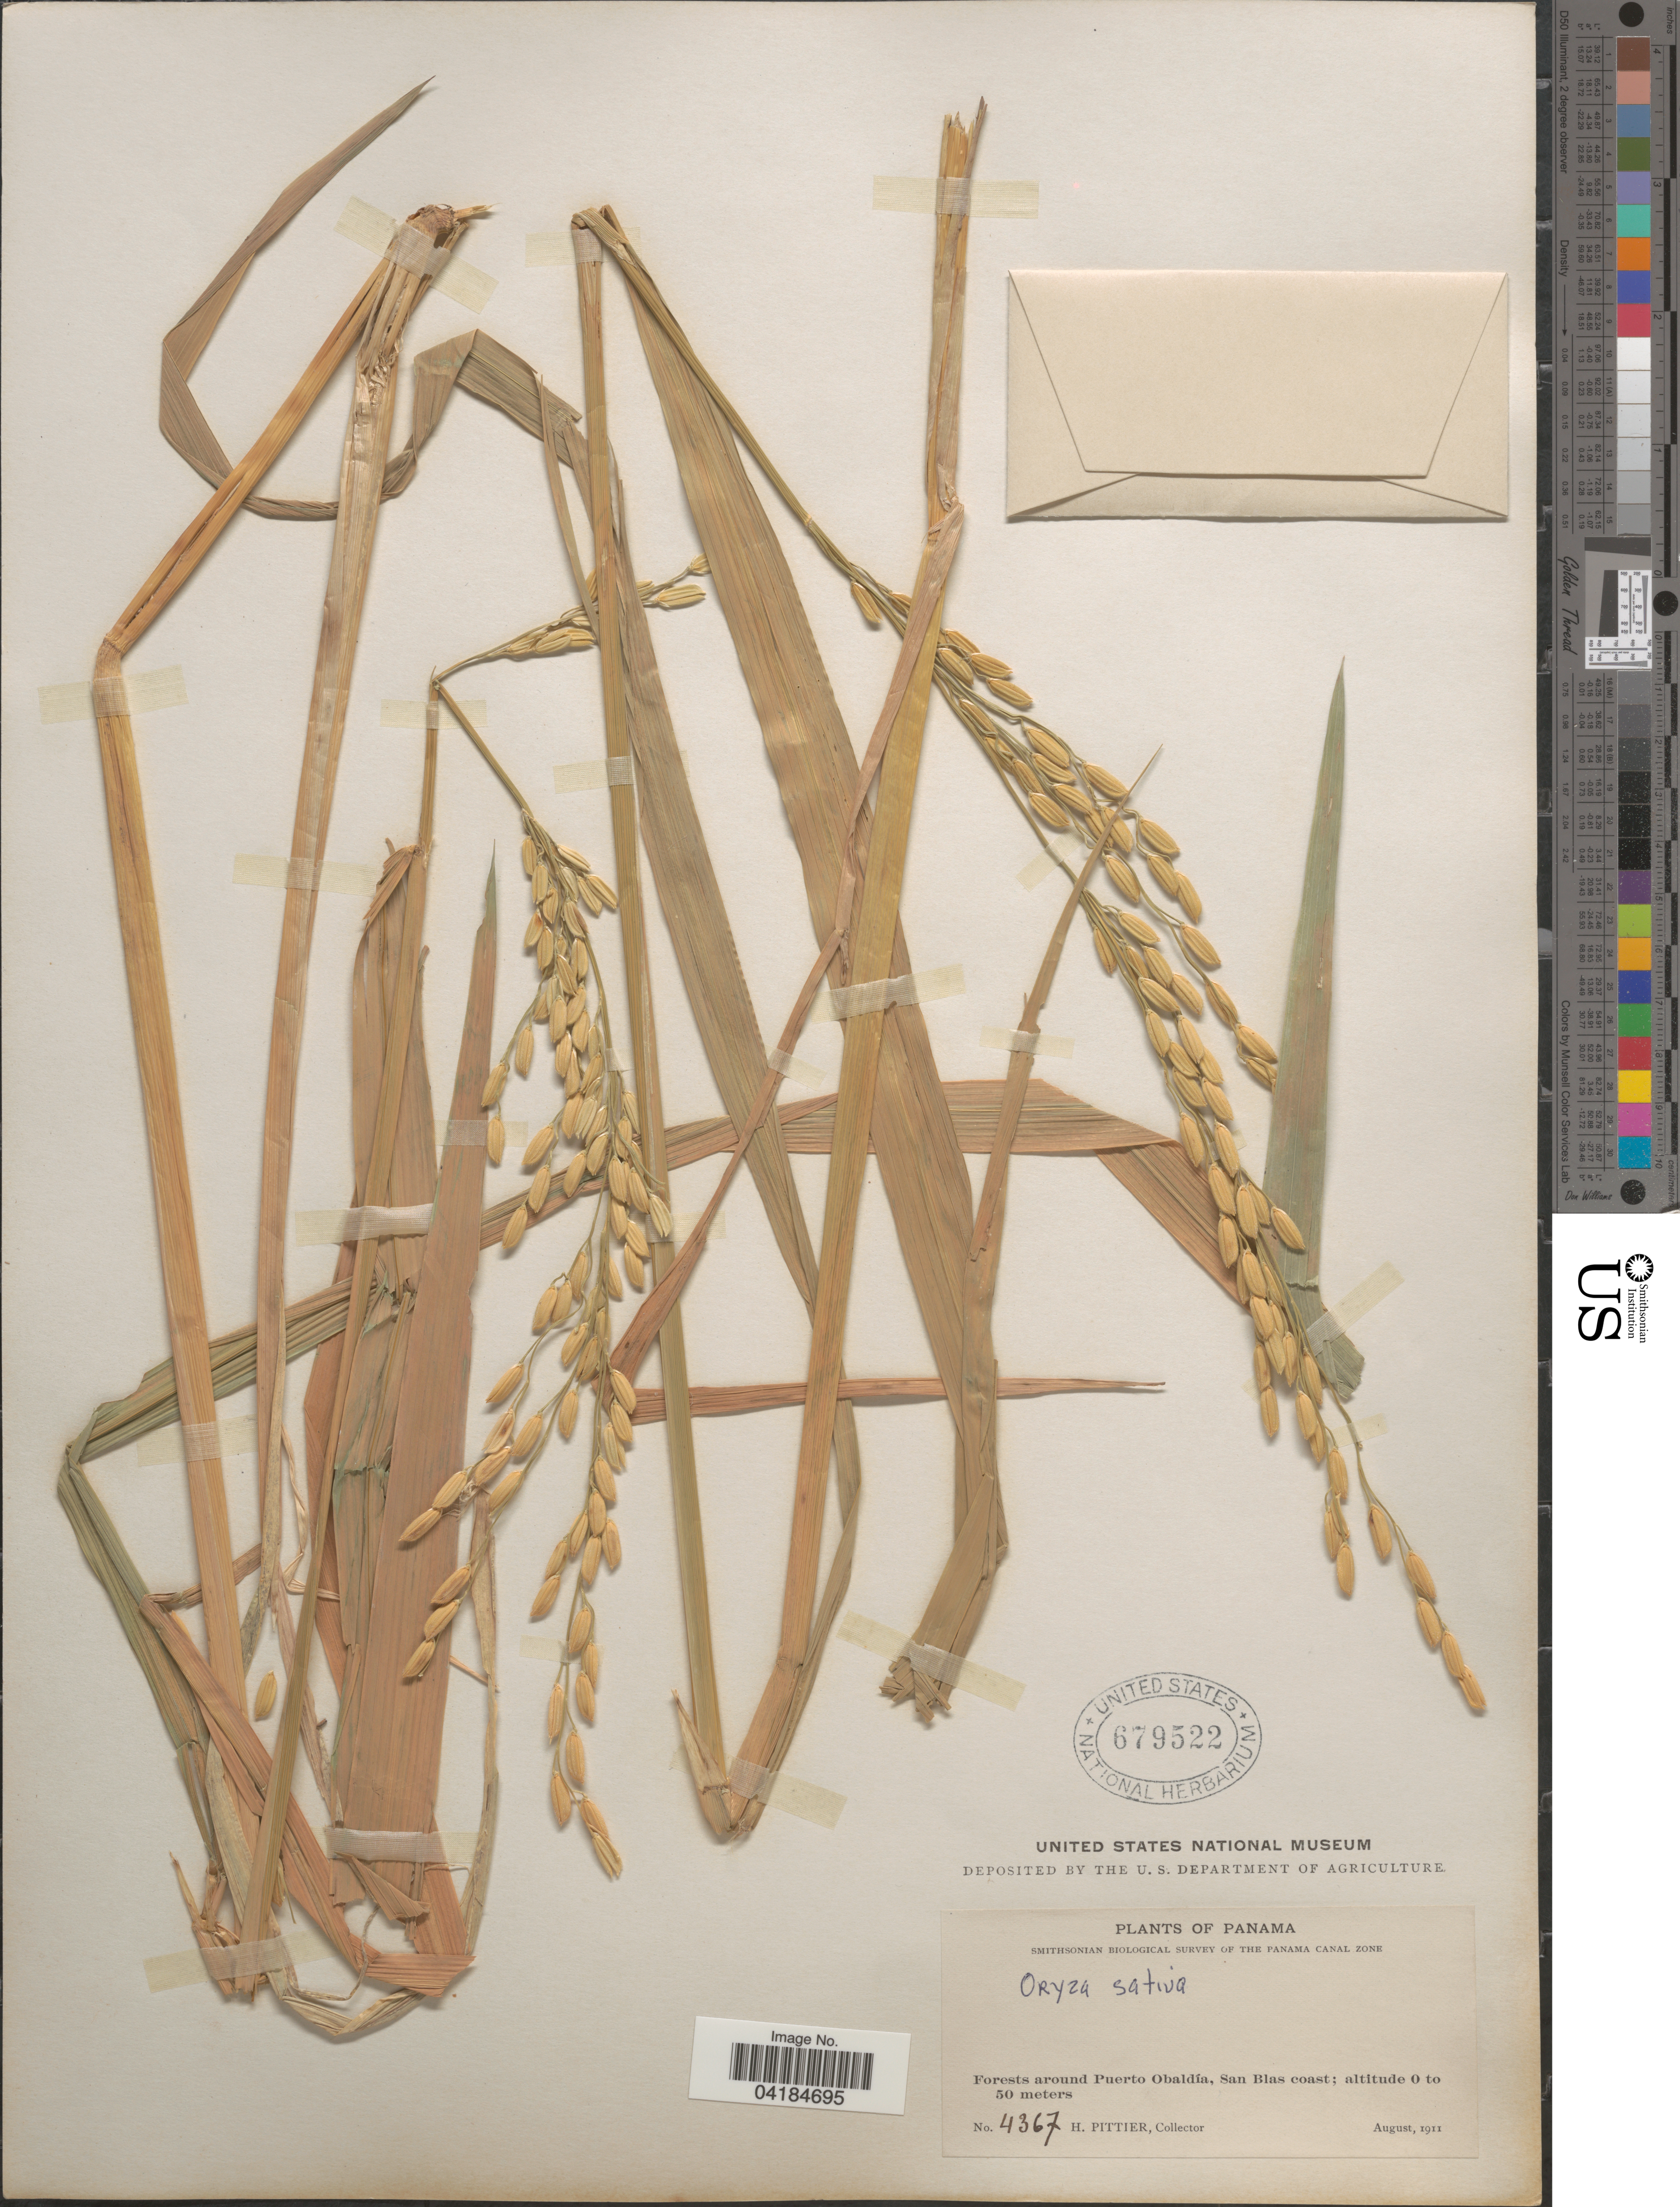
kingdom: Plantae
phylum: Tracheophyta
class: Liliopsida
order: Poales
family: Poaceae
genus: Oryza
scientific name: Oryza sativa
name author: L.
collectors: H. F. Pittier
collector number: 4367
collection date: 1911-08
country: Panama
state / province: Kuna Yala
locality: Smithsonian Biological Survey of the Panama Canal Zone. Forests around Puerto Obaldía, San Blas coast.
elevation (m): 0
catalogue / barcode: US 679522